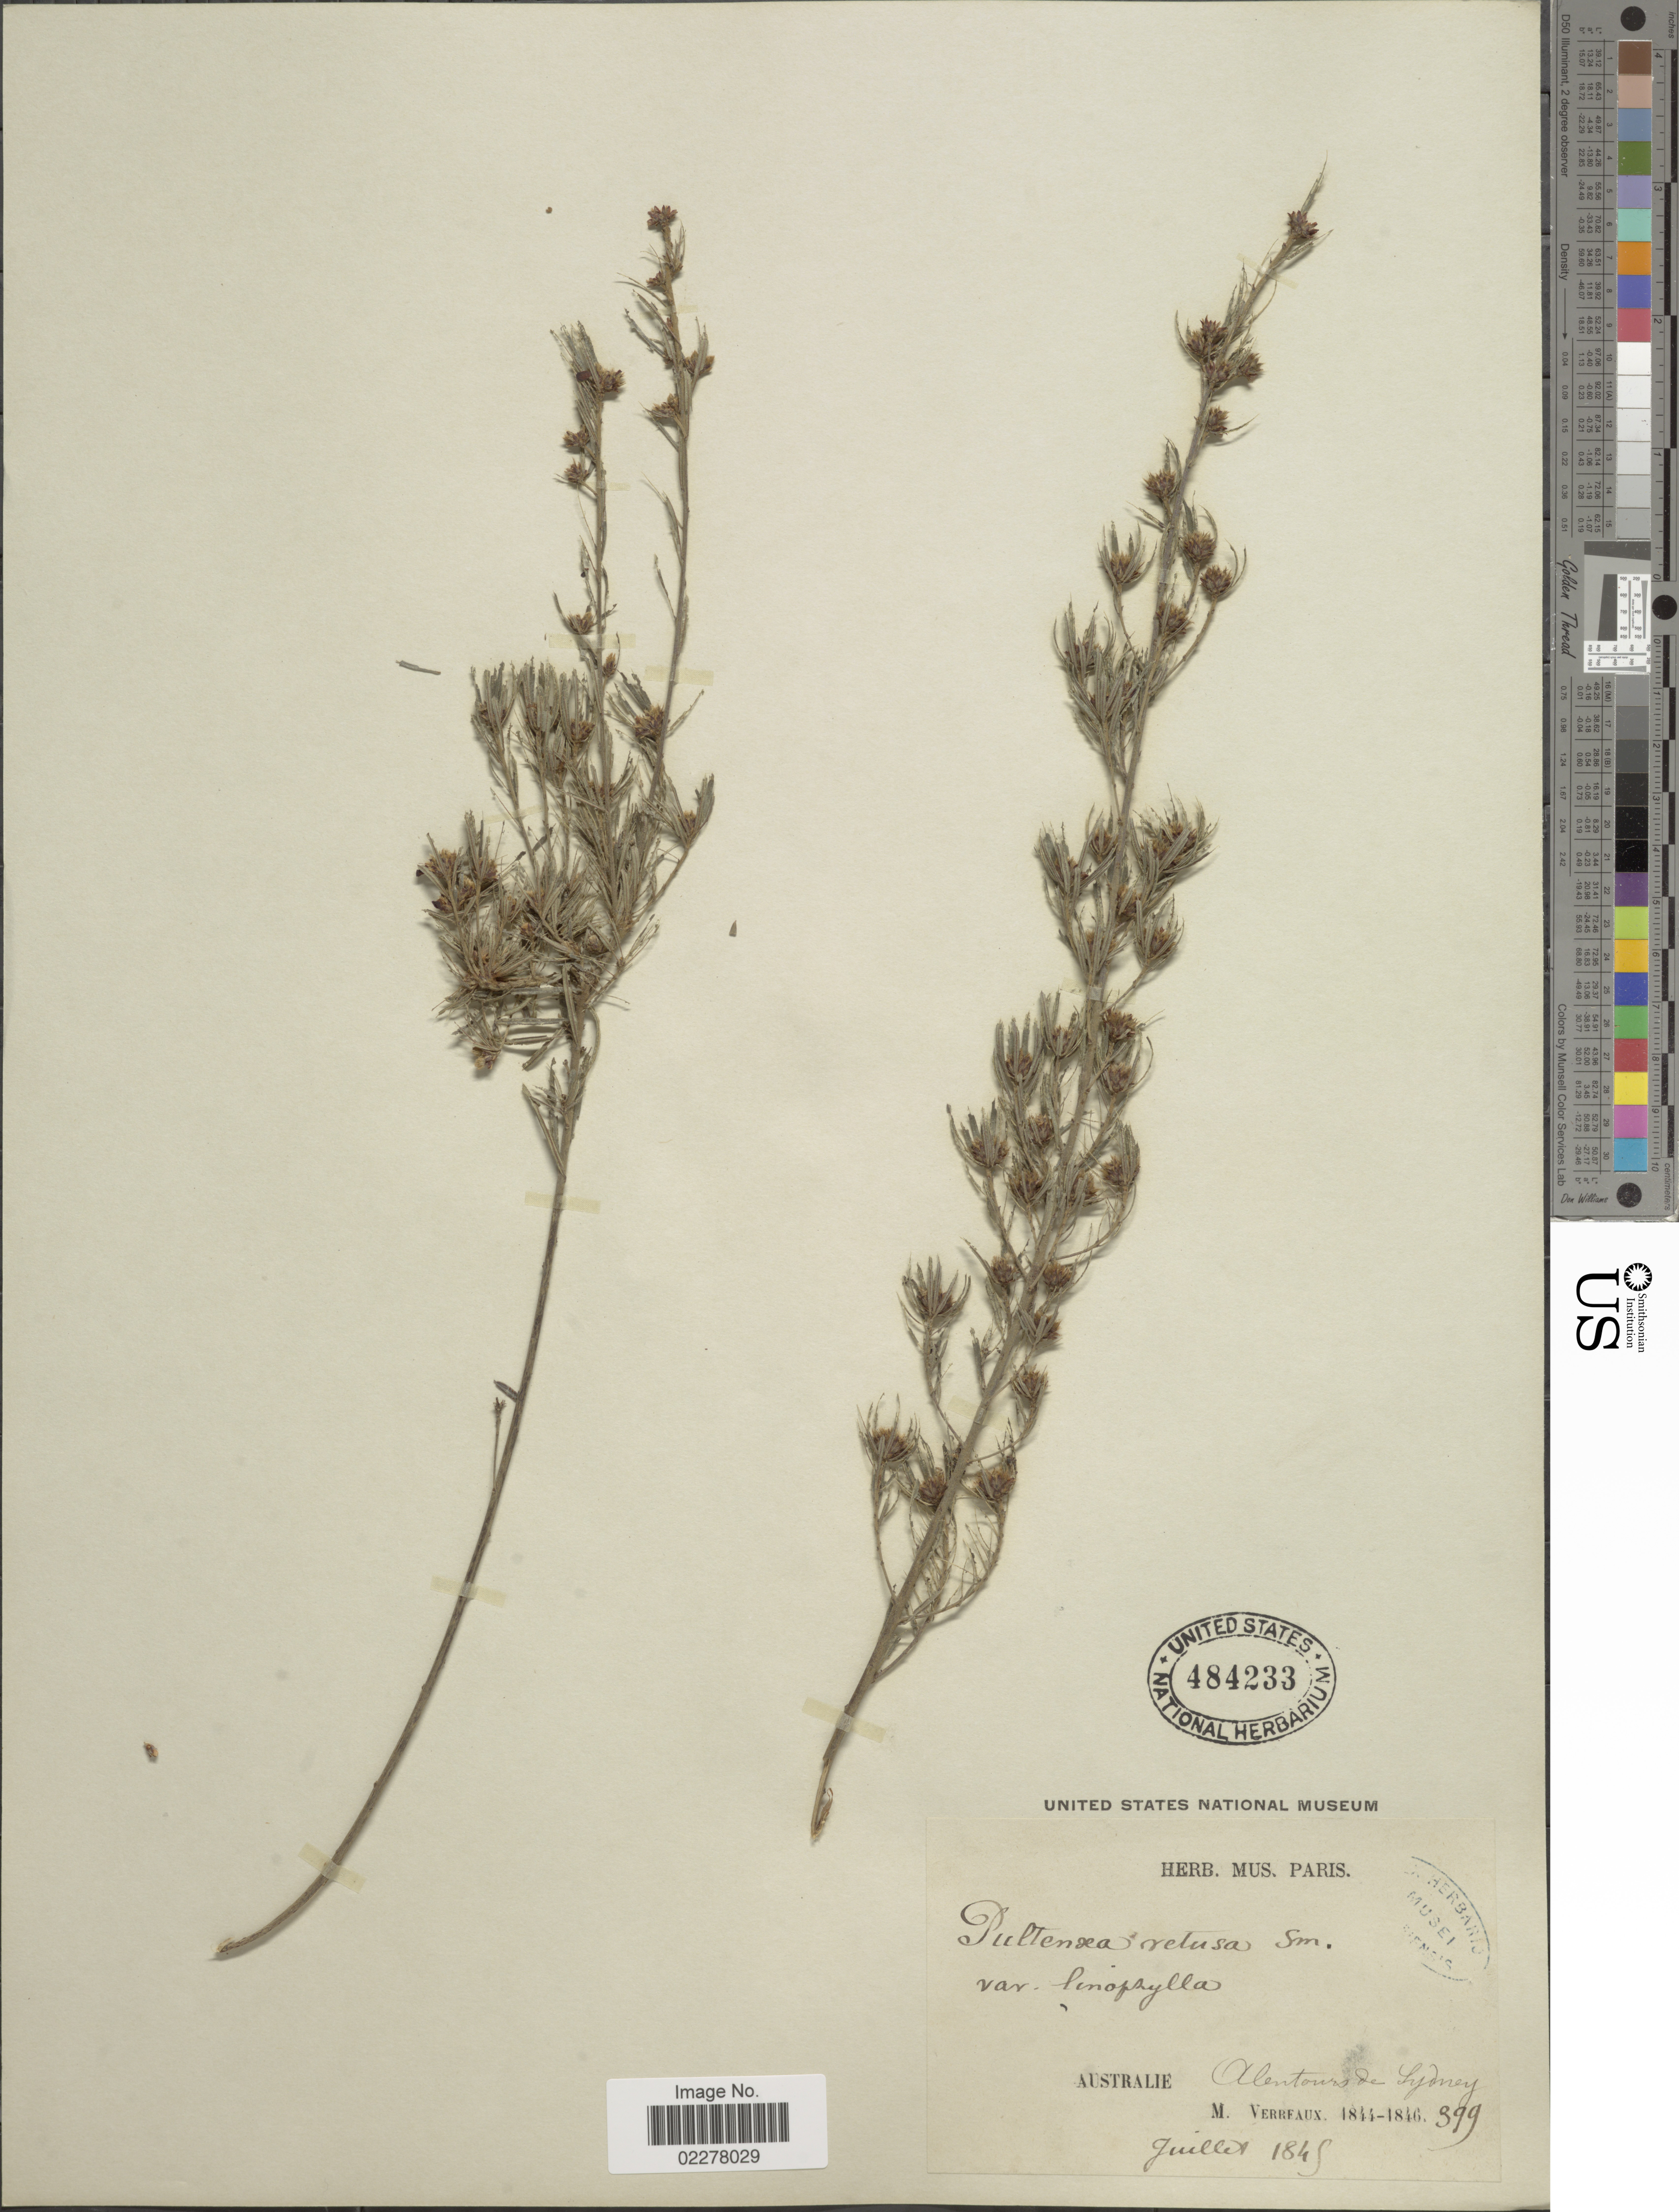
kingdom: Plantae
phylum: Tracheophyta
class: Magnoliopsida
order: Fabales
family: Fabaceae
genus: Pultenaea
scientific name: Pultenaea retusa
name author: Sm.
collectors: M. Verreaux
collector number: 399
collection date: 1849-07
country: Australia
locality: Australie. Alentours de Sydney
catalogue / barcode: US 484233